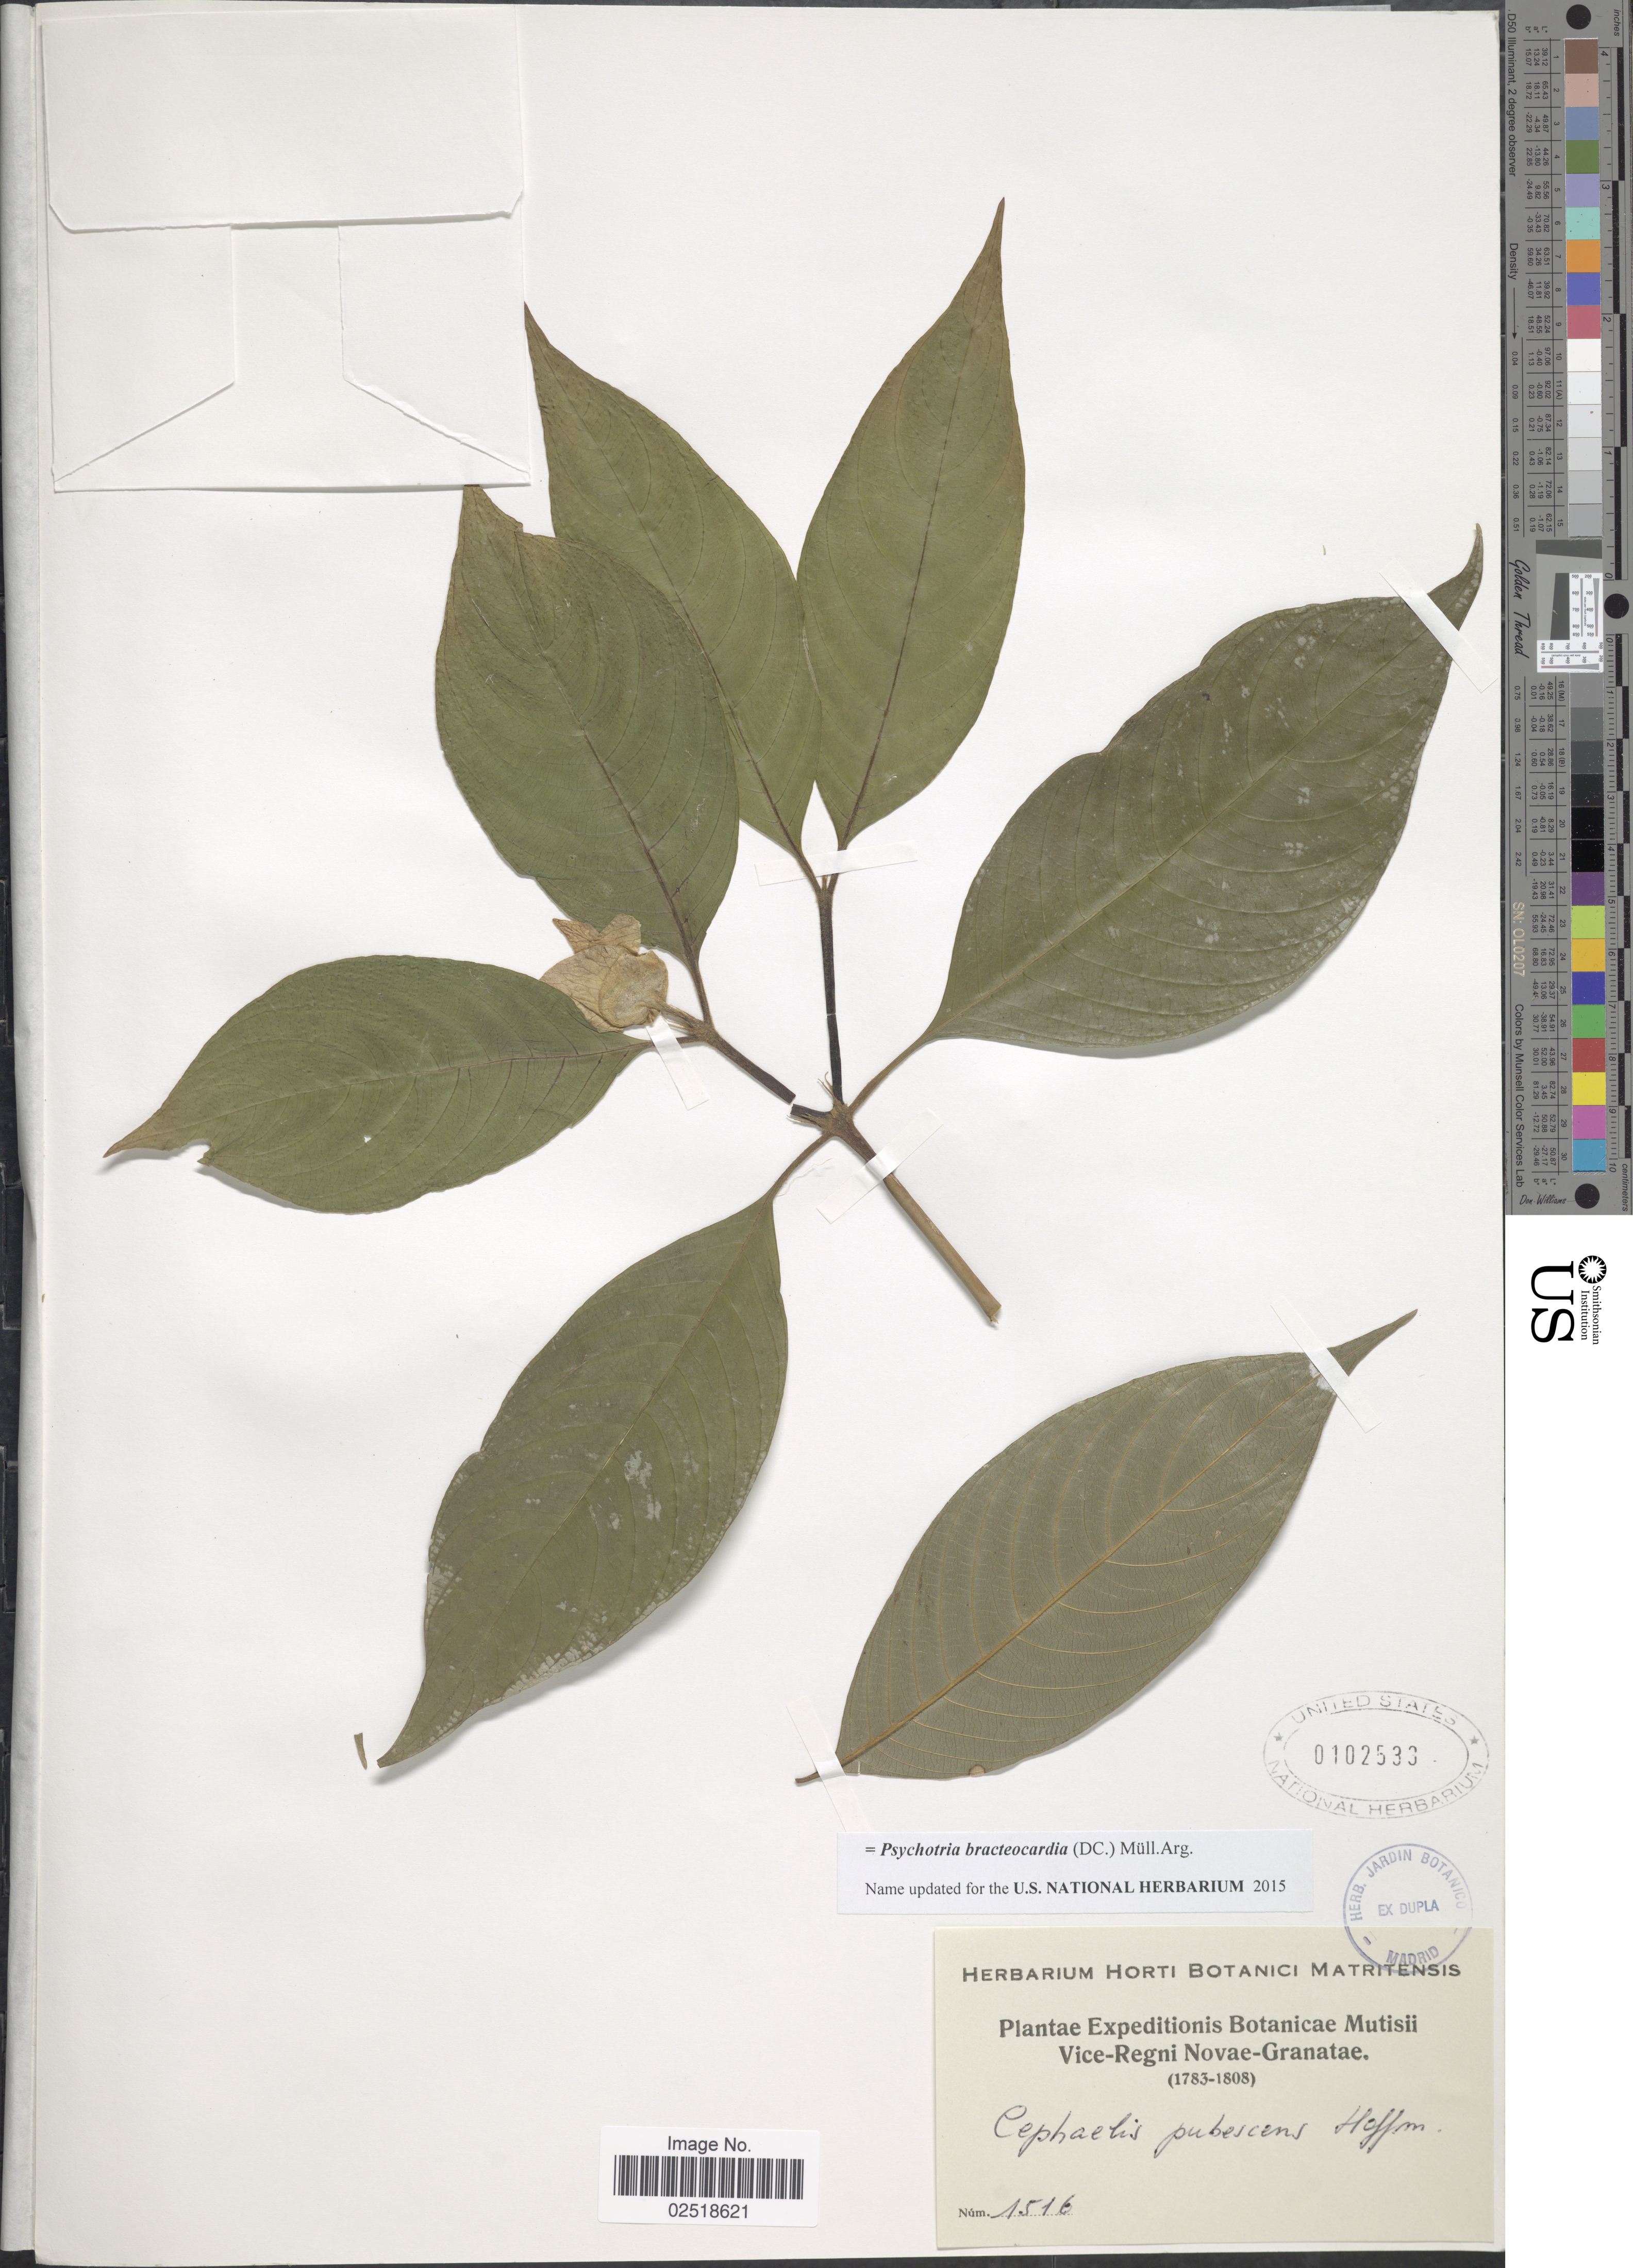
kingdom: Plantae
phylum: Tracheophyta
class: Magnoliopsida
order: Gentianales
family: Rubiaceae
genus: Psychotria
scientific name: Psychotria bracteocardia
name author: (DC.) Müll. Arg.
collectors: ex herb. Horti Botanici Matritensis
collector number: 1516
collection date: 1783/1808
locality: Vice-Regni Novae-Granatae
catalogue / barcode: US 102533